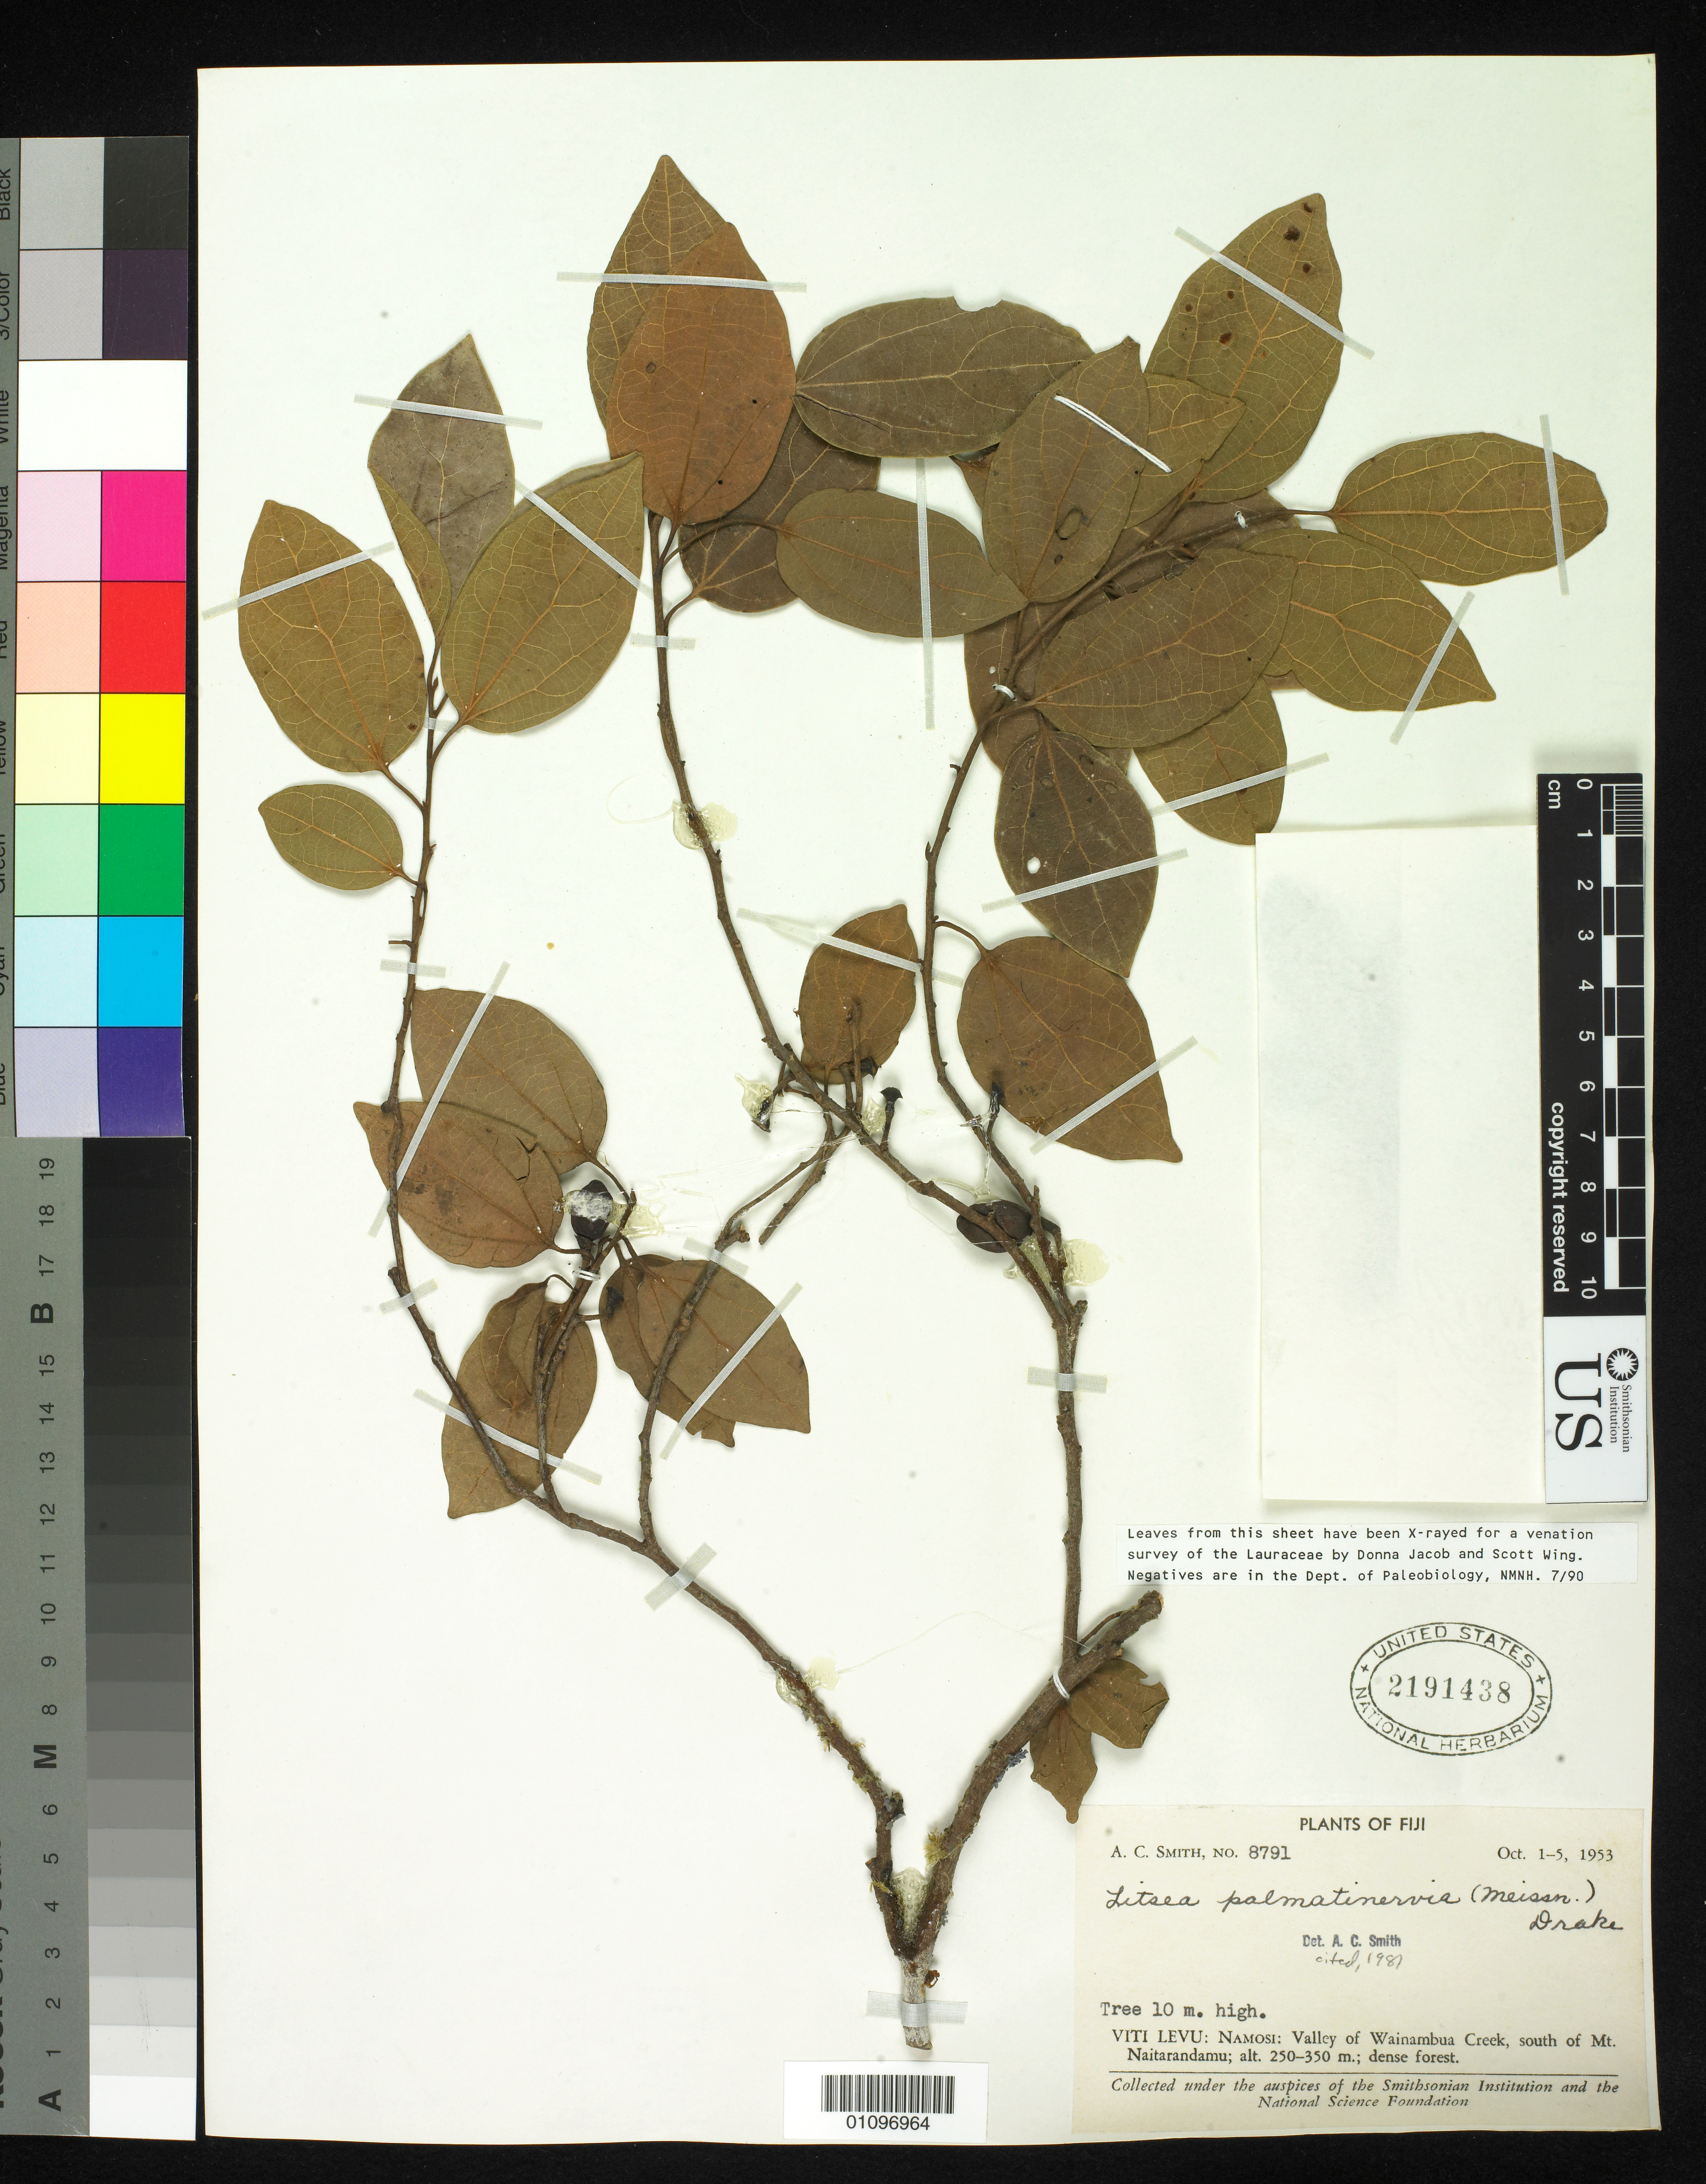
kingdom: Plantae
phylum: Tracheophyta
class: Magnoliopsida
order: Laurales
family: Lauraceae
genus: Litsea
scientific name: Litsea palmatinervia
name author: (Meisn.) Drake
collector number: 8791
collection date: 1953-10-01/1953-10-05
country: Fiji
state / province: Namosi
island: Viti Levu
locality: Valley of Wainambua Creek, south of Mt. Naitarandamu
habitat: Dense forest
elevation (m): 250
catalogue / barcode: US 2191438